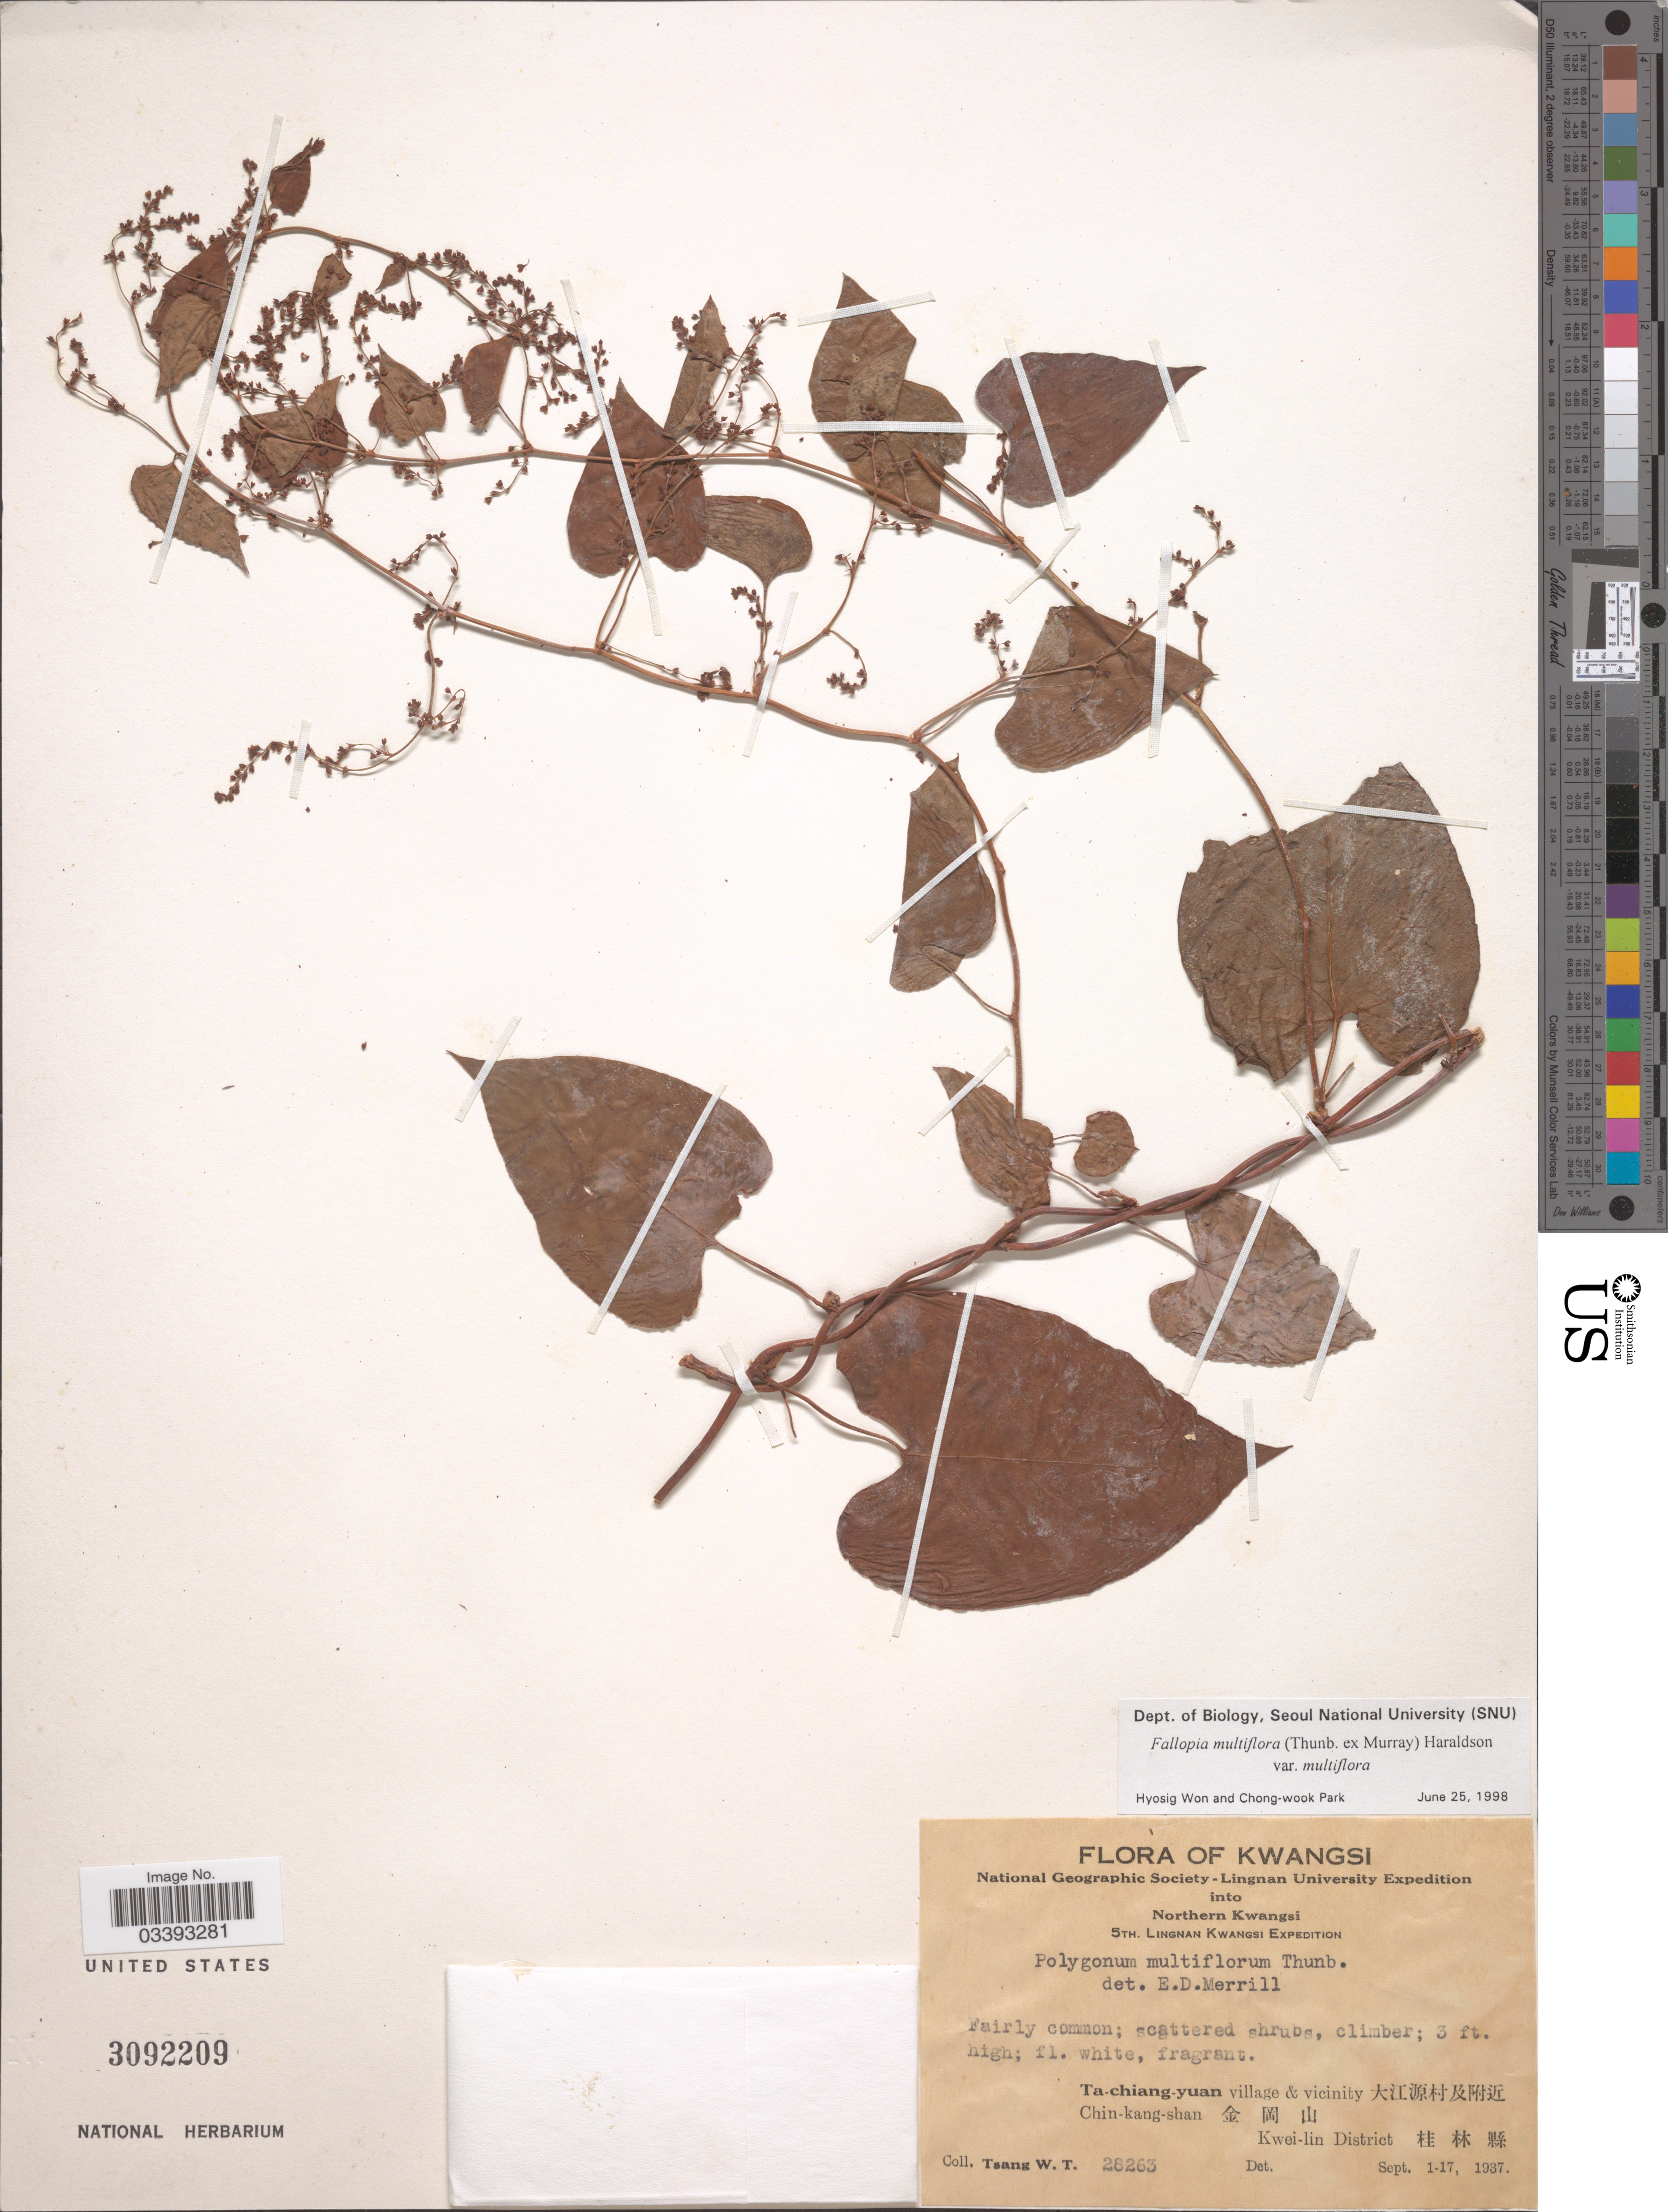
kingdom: Plantae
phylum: Tracheophyta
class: Magnoliopsida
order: Caryophyllales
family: Polygonaceae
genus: Fallopia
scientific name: Fallopia multiflora var. multiflora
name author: (Thunb. ex Murray) Haraldson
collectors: W. T. Tsang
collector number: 28263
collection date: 1937-09-01/1937-09-17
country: China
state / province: Guangxi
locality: Kwangsi. Northern Kwangsi. Ta-chiang-yuan village & vicinity X. Chin-kang-shan X. Kwei-lin District X.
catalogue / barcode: US 3092209